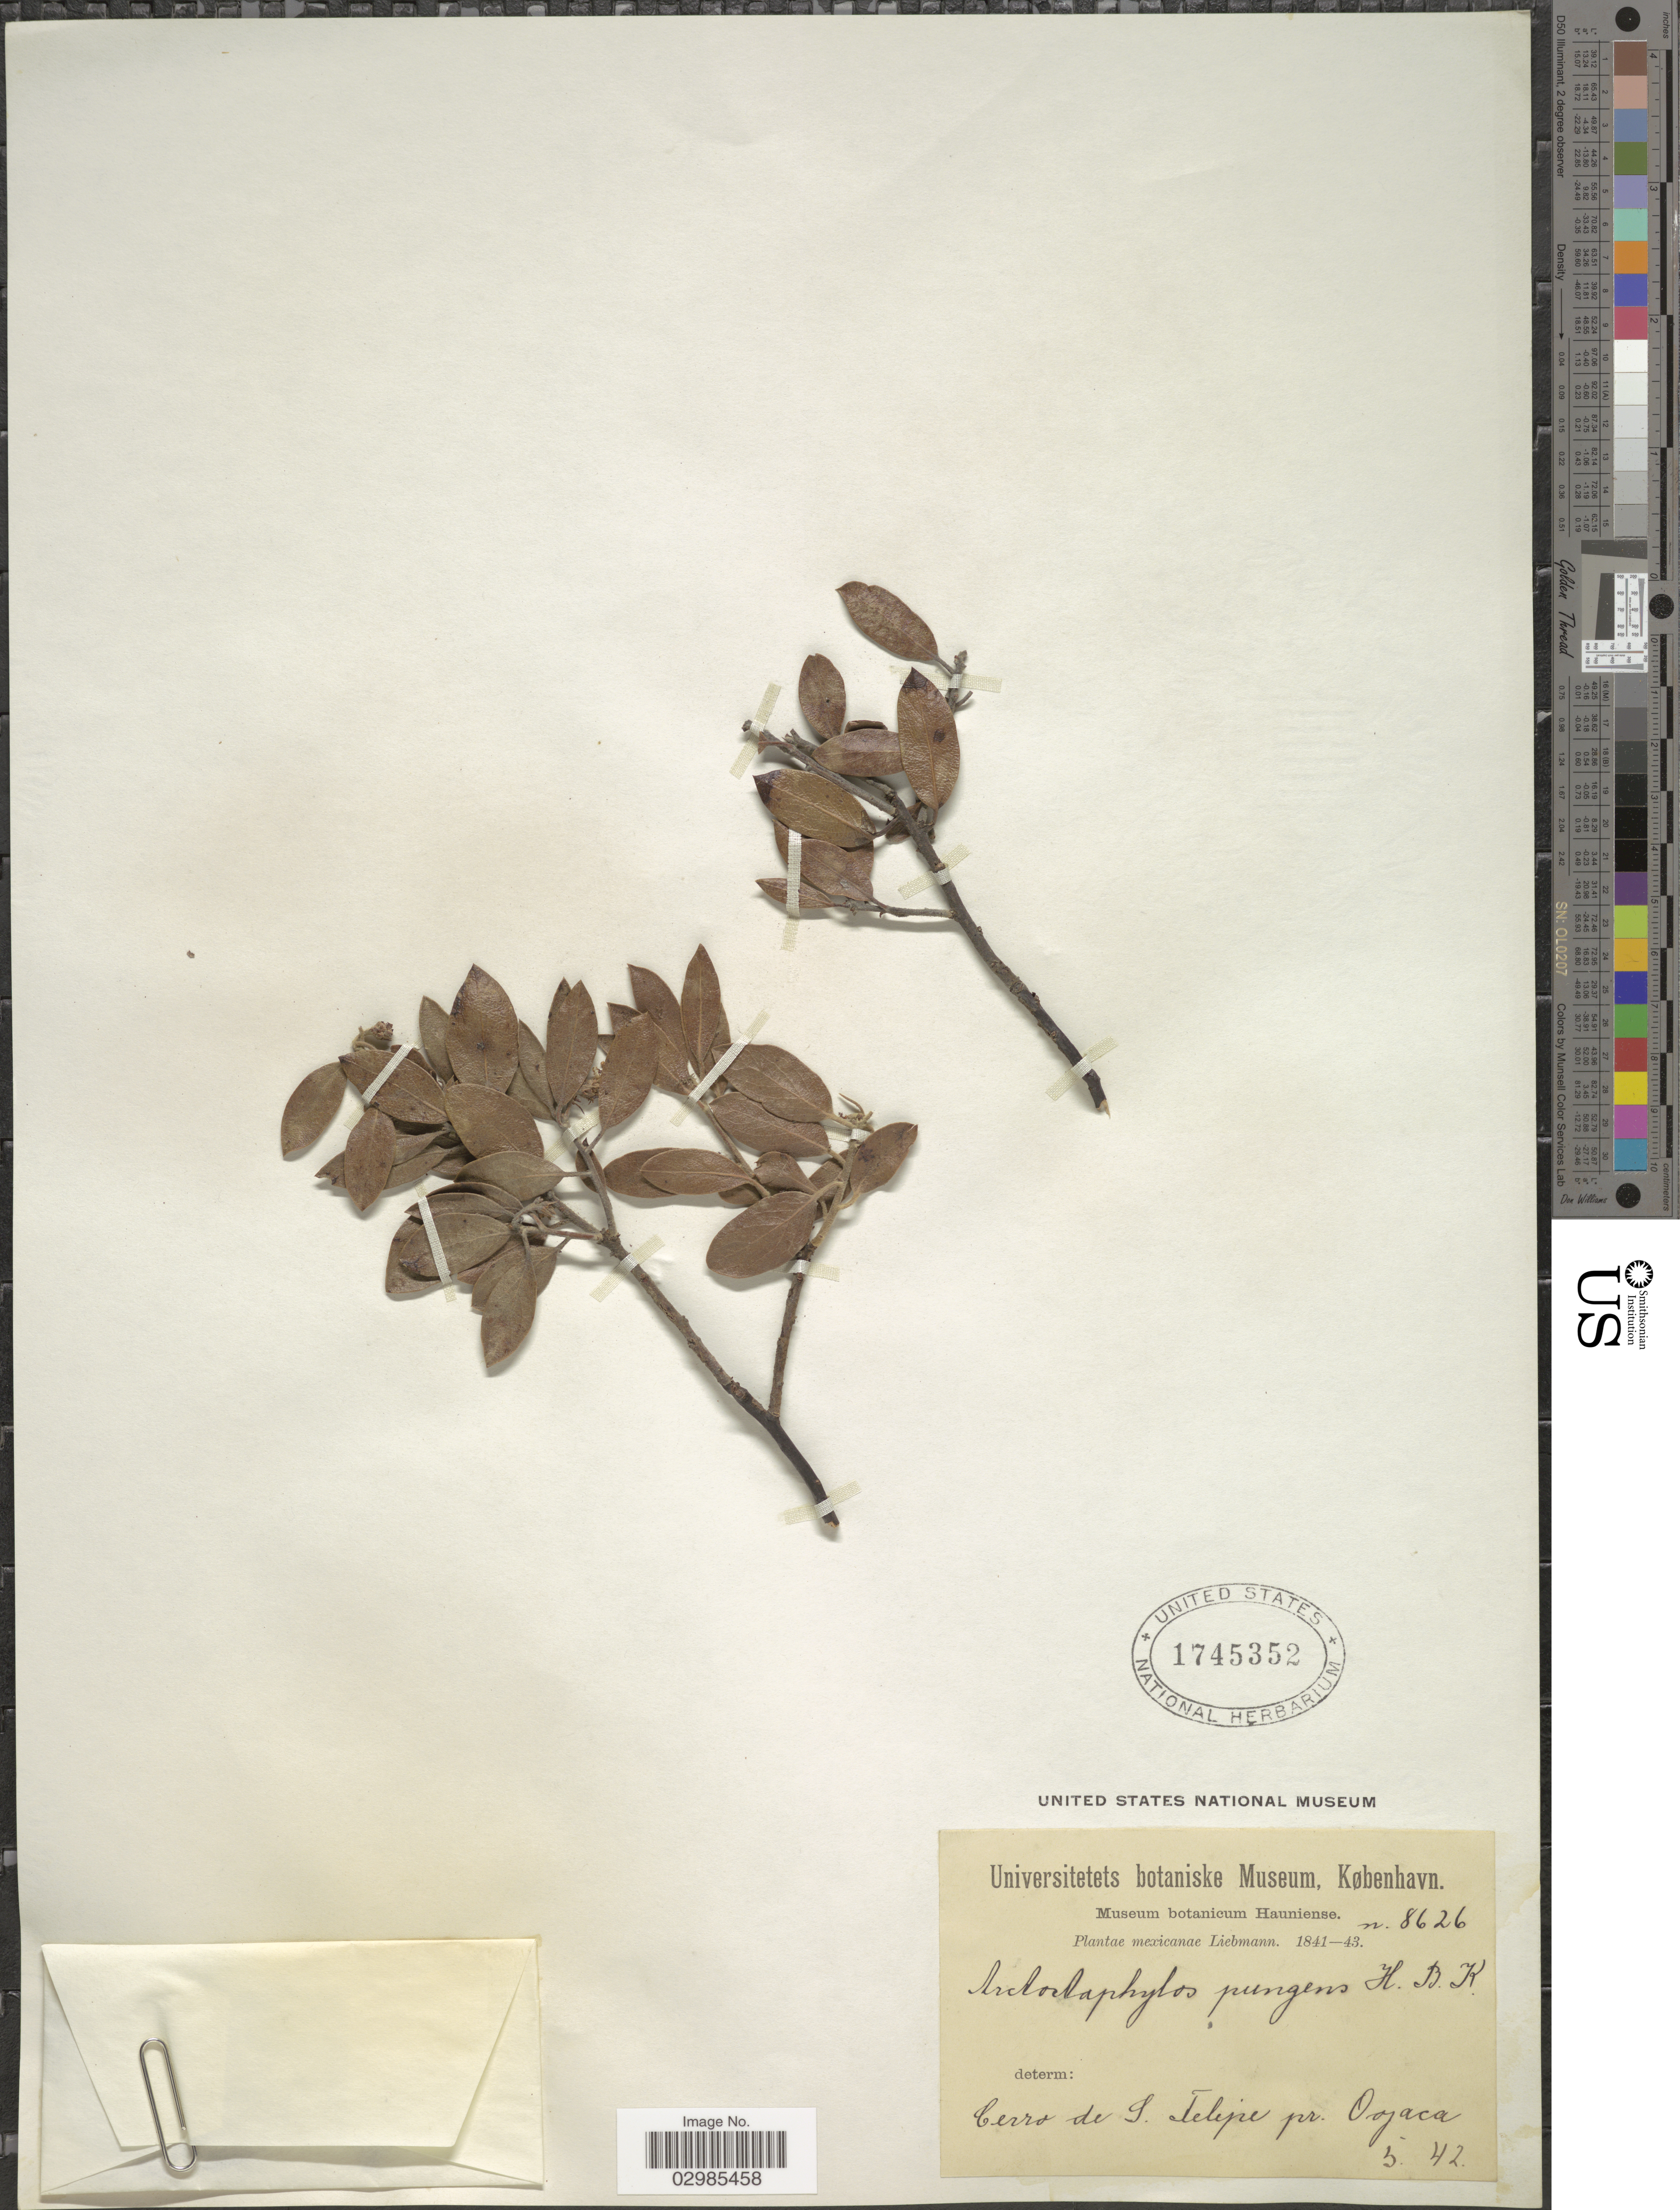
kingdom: Plantae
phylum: Tracheophyta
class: Magnoliopsida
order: Ericales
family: Ericaceae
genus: Arctostaphylos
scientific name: Arctostaphylos pungens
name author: Kunth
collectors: Liebmann, --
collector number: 8626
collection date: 1842-05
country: Mexico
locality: Cerro de S. Felipe pr. Oajaca.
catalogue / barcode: US 1745352